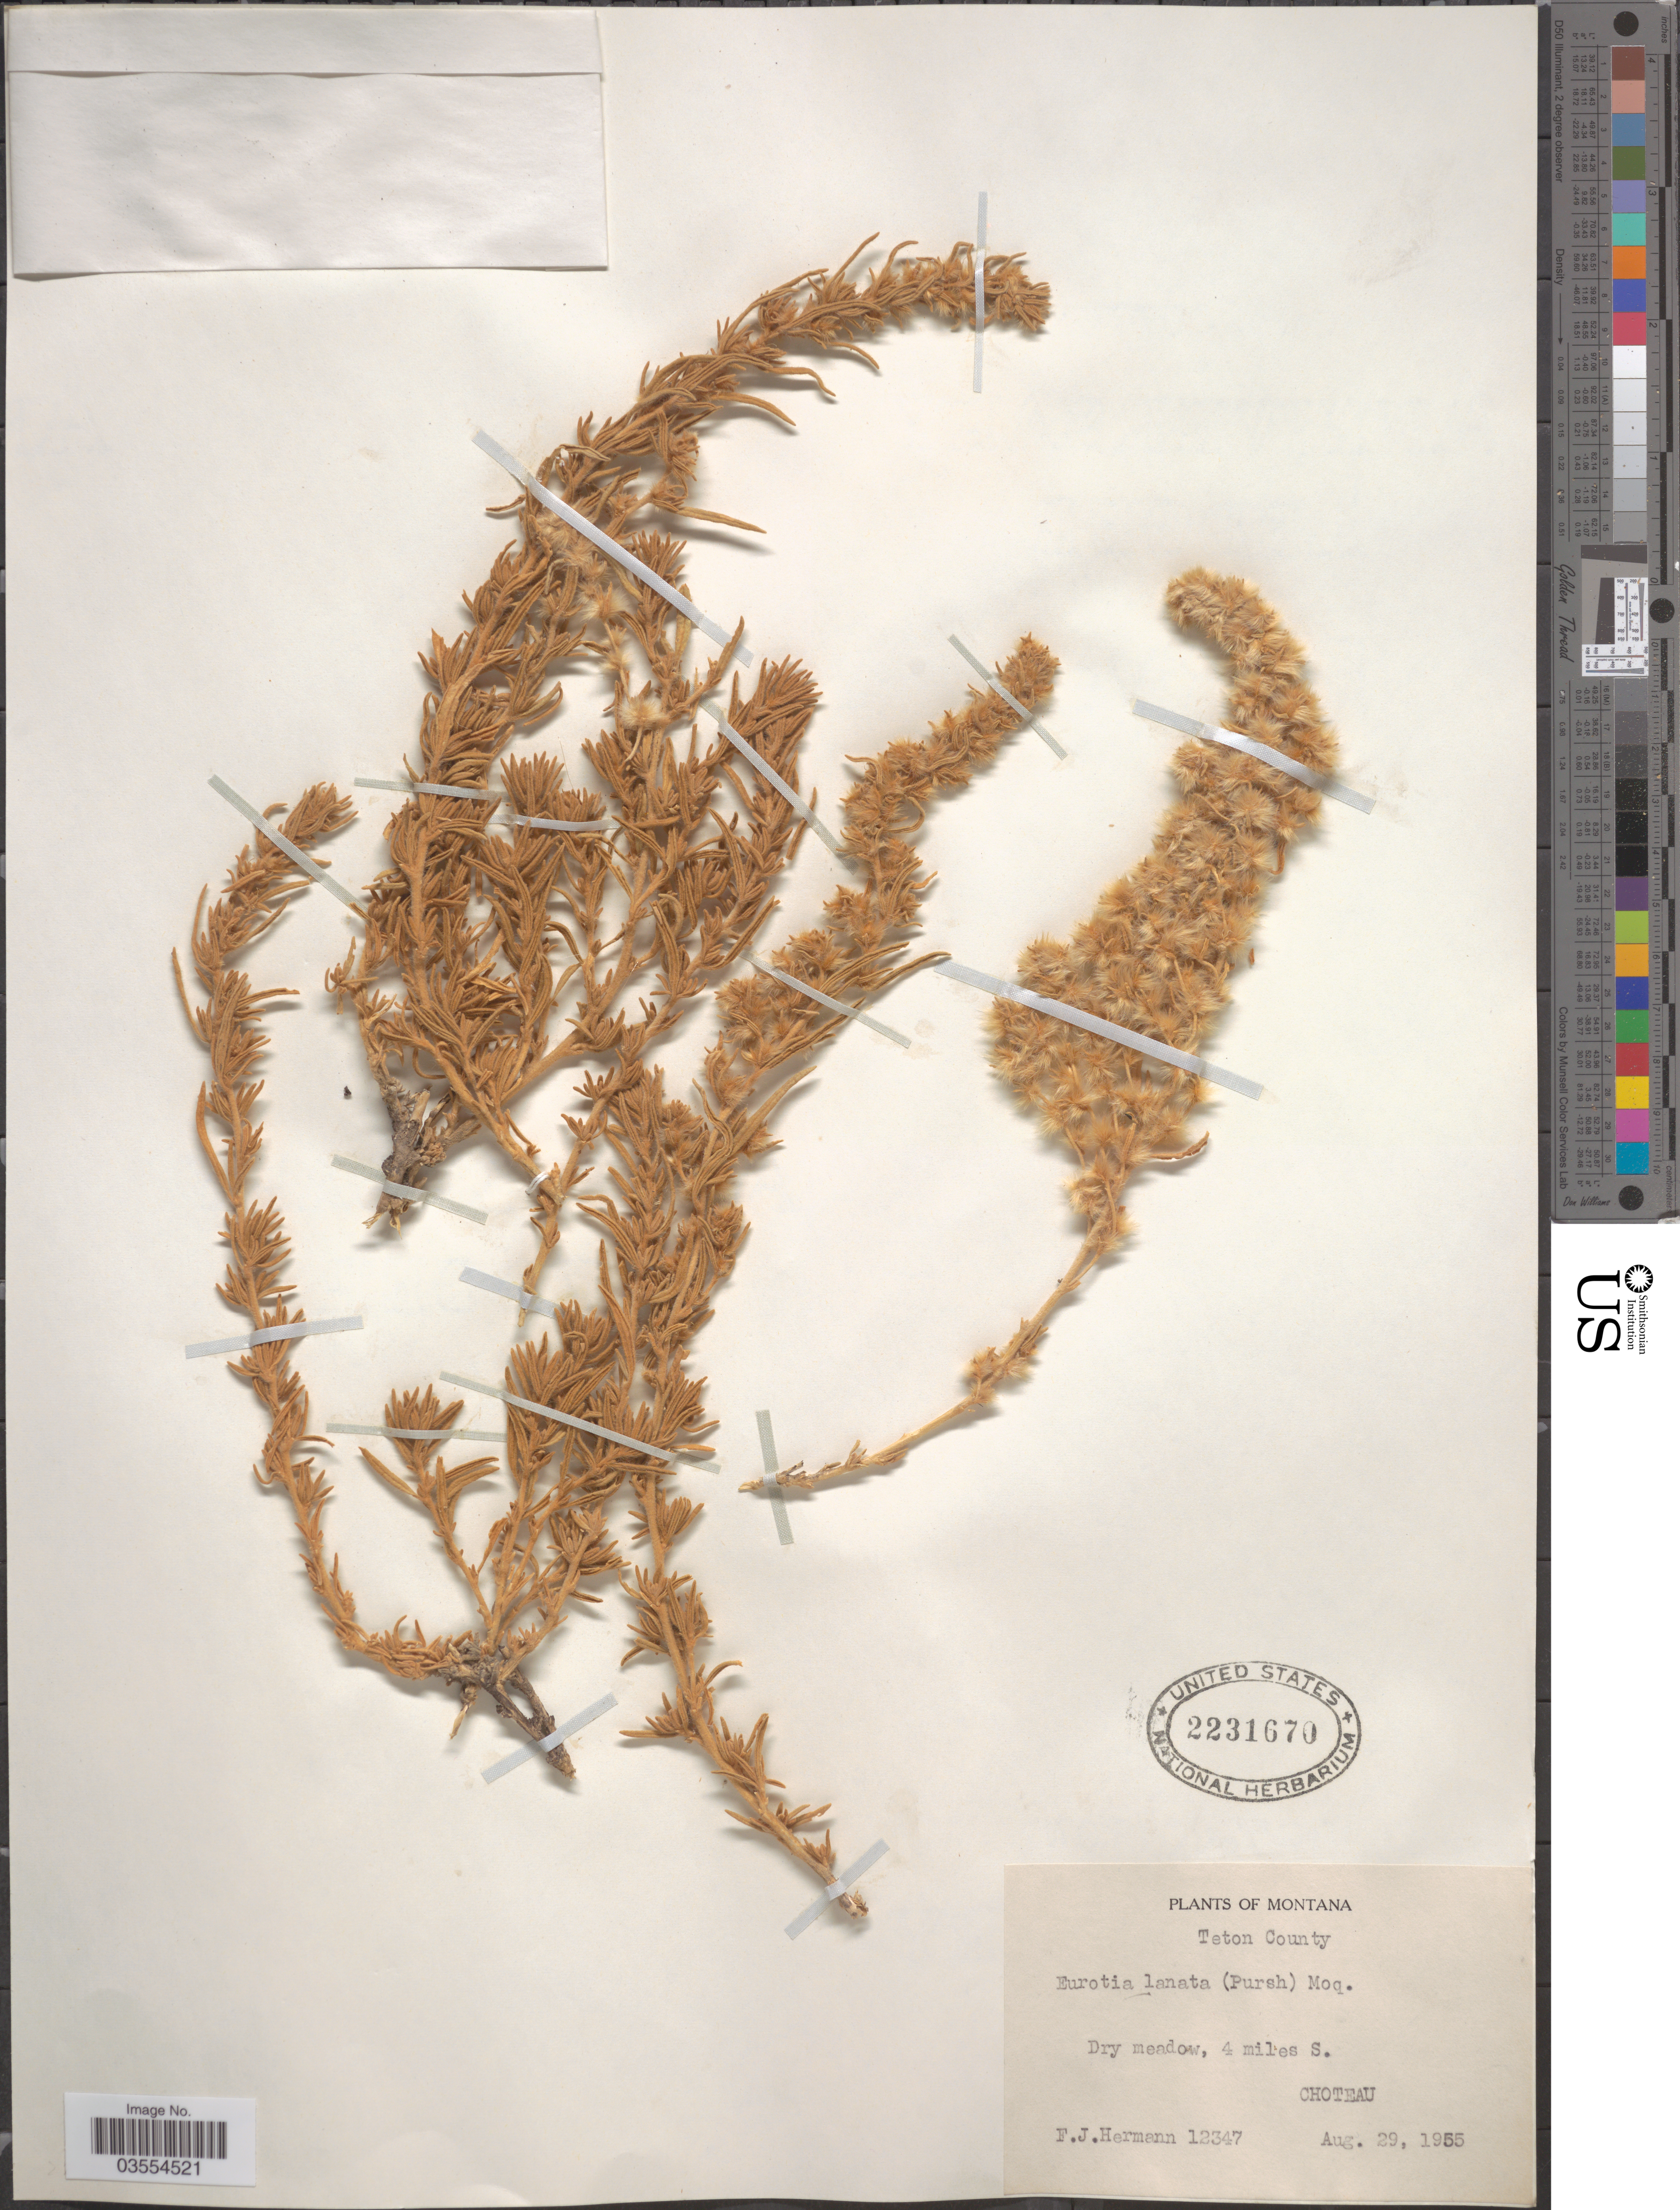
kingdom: Plantae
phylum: Tracheophyta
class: Magnoliopsida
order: Caryophyllales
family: Amaranthaceae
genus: Krascheninnikovia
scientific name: Krascheninnikovia lanata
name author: (Pursh) A. Meeuse & A.Smit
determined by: U.S. National Herbarium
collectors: F. J. Hermann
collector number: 12347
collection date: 1955-08-29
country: United States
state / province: Montana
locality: Teton County. 4 miles S. Choteau.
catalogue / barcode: US 2231670